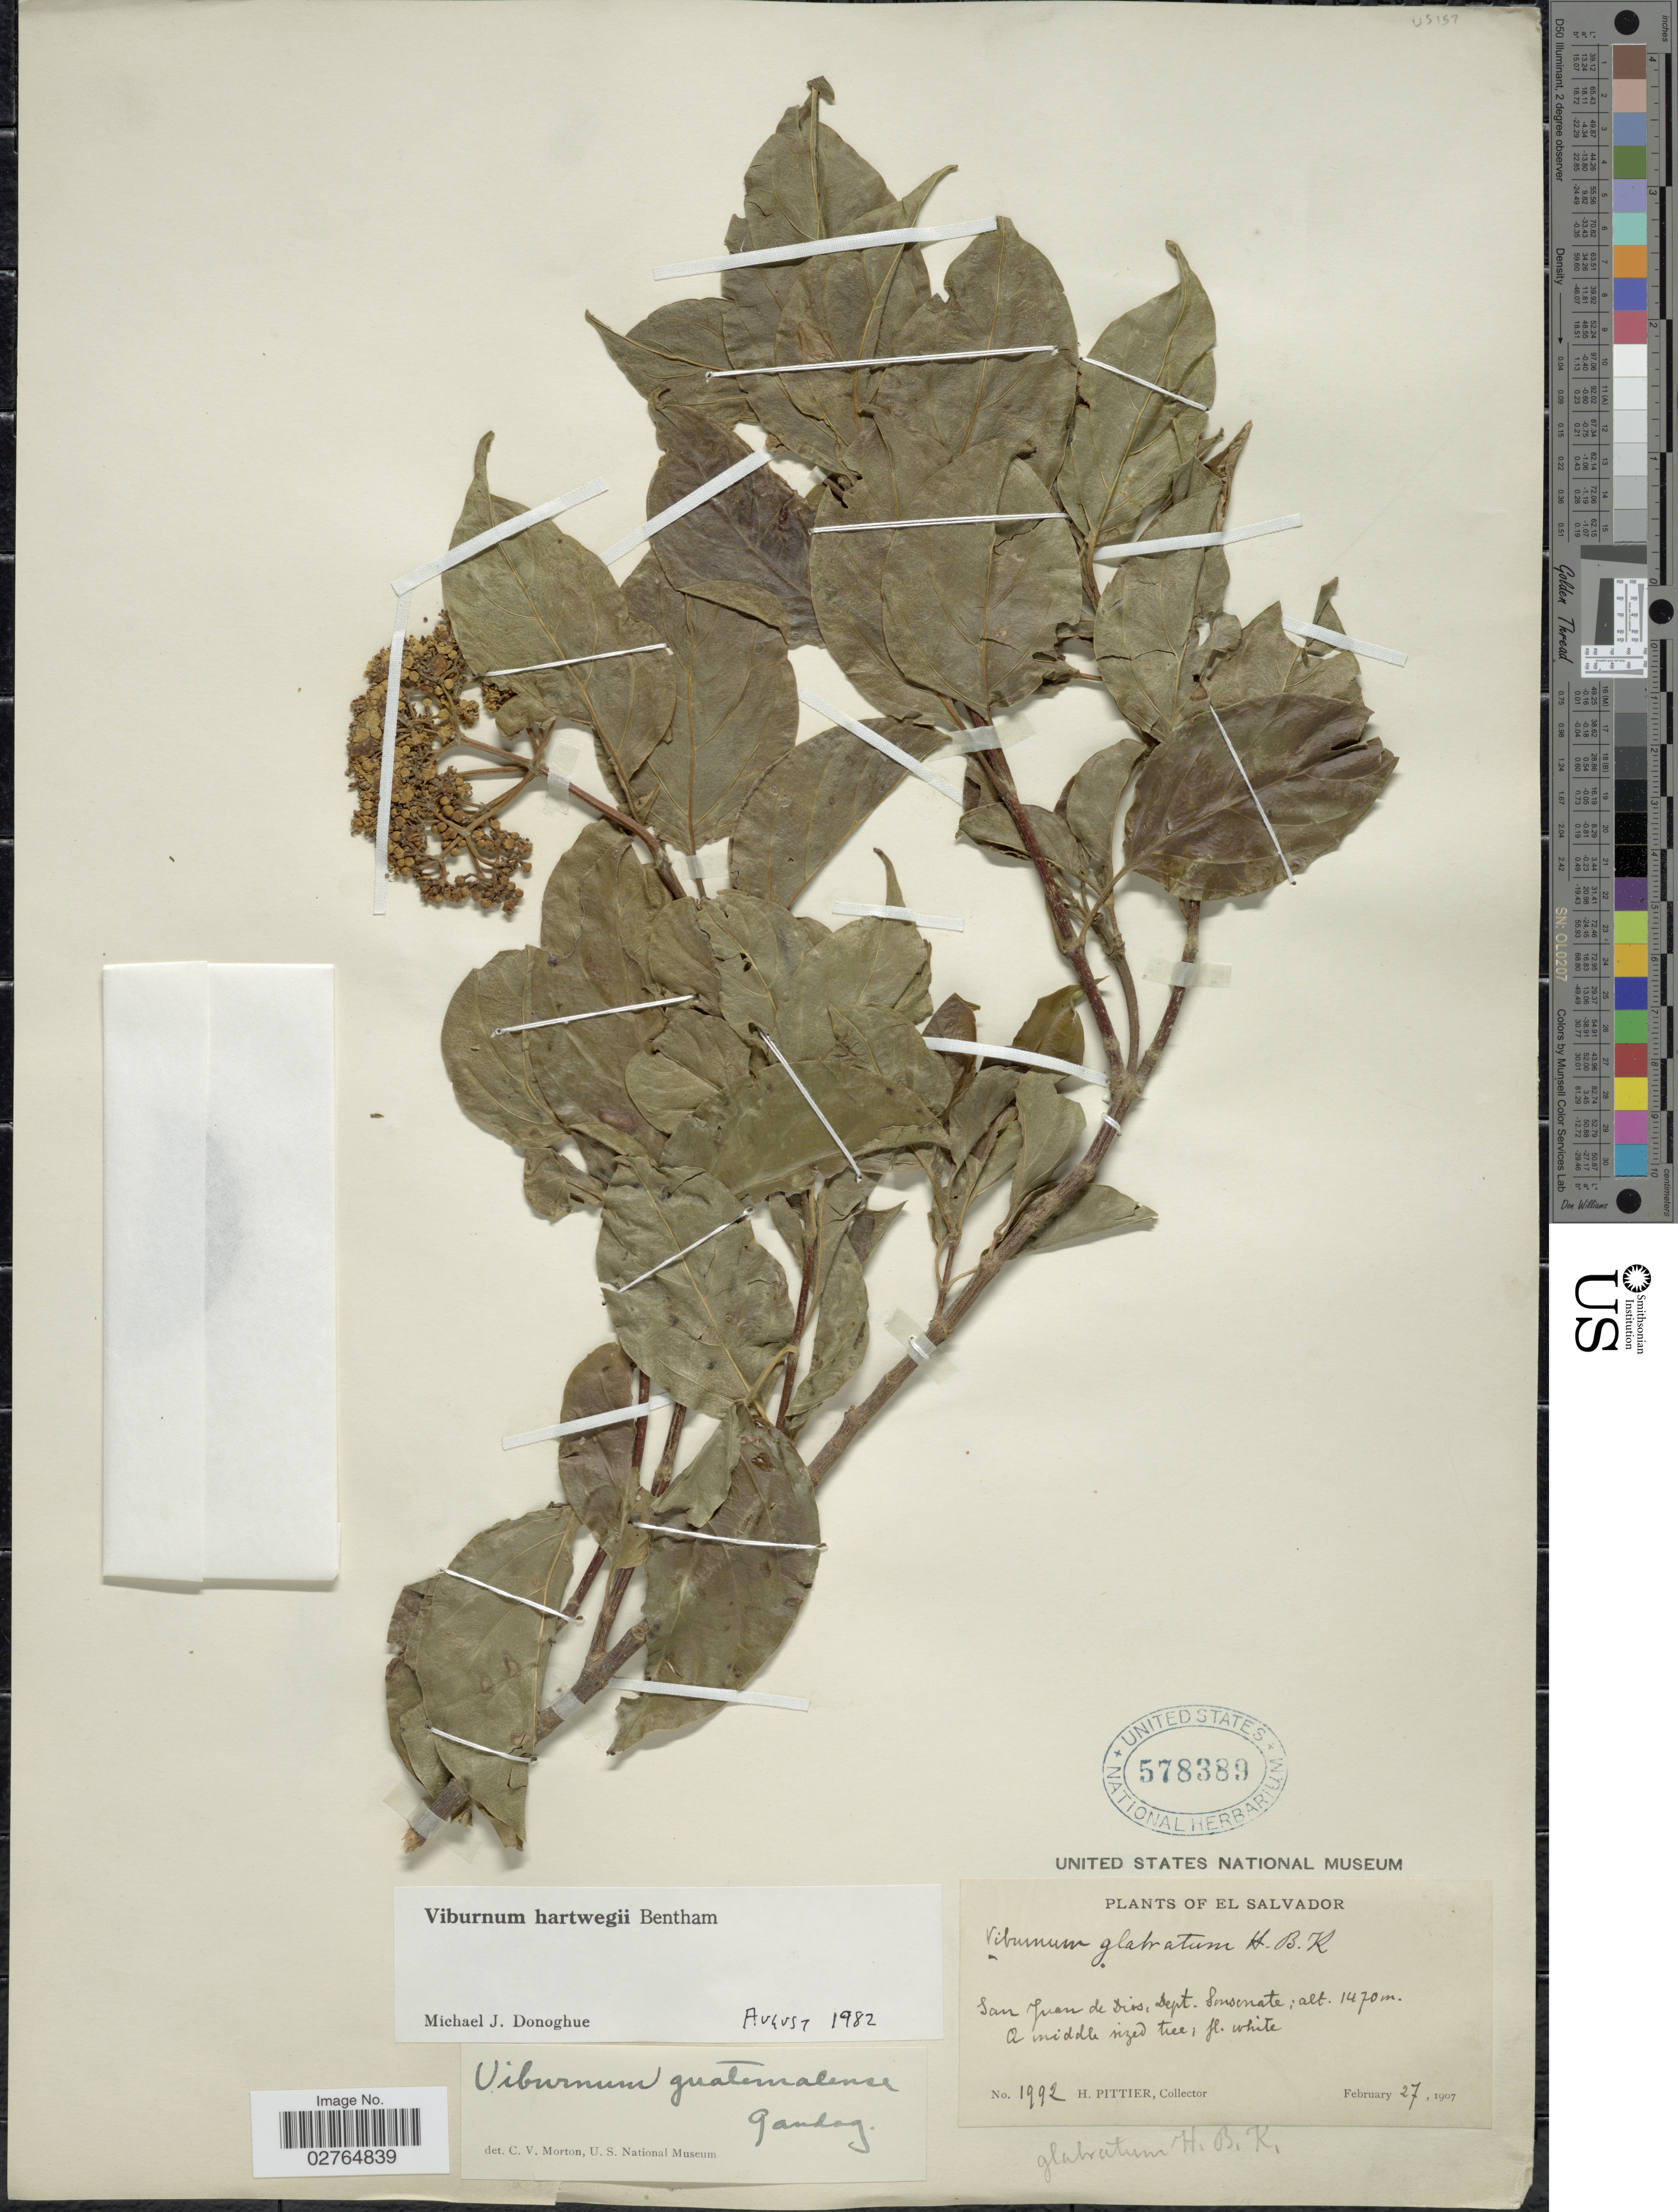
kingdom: Plantae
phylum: Tracheophyta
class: Magnoliopsida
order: Dipsacales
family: Viburnaceae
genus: Viburnum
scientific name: Viburnum hartwegii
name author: Benth.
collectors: H. F. Pittier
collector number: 1992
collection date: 1907-02-27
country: El Salvador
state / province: Sonsonate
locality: San Juan de Dios.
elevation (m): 1470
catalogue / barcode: US 578389